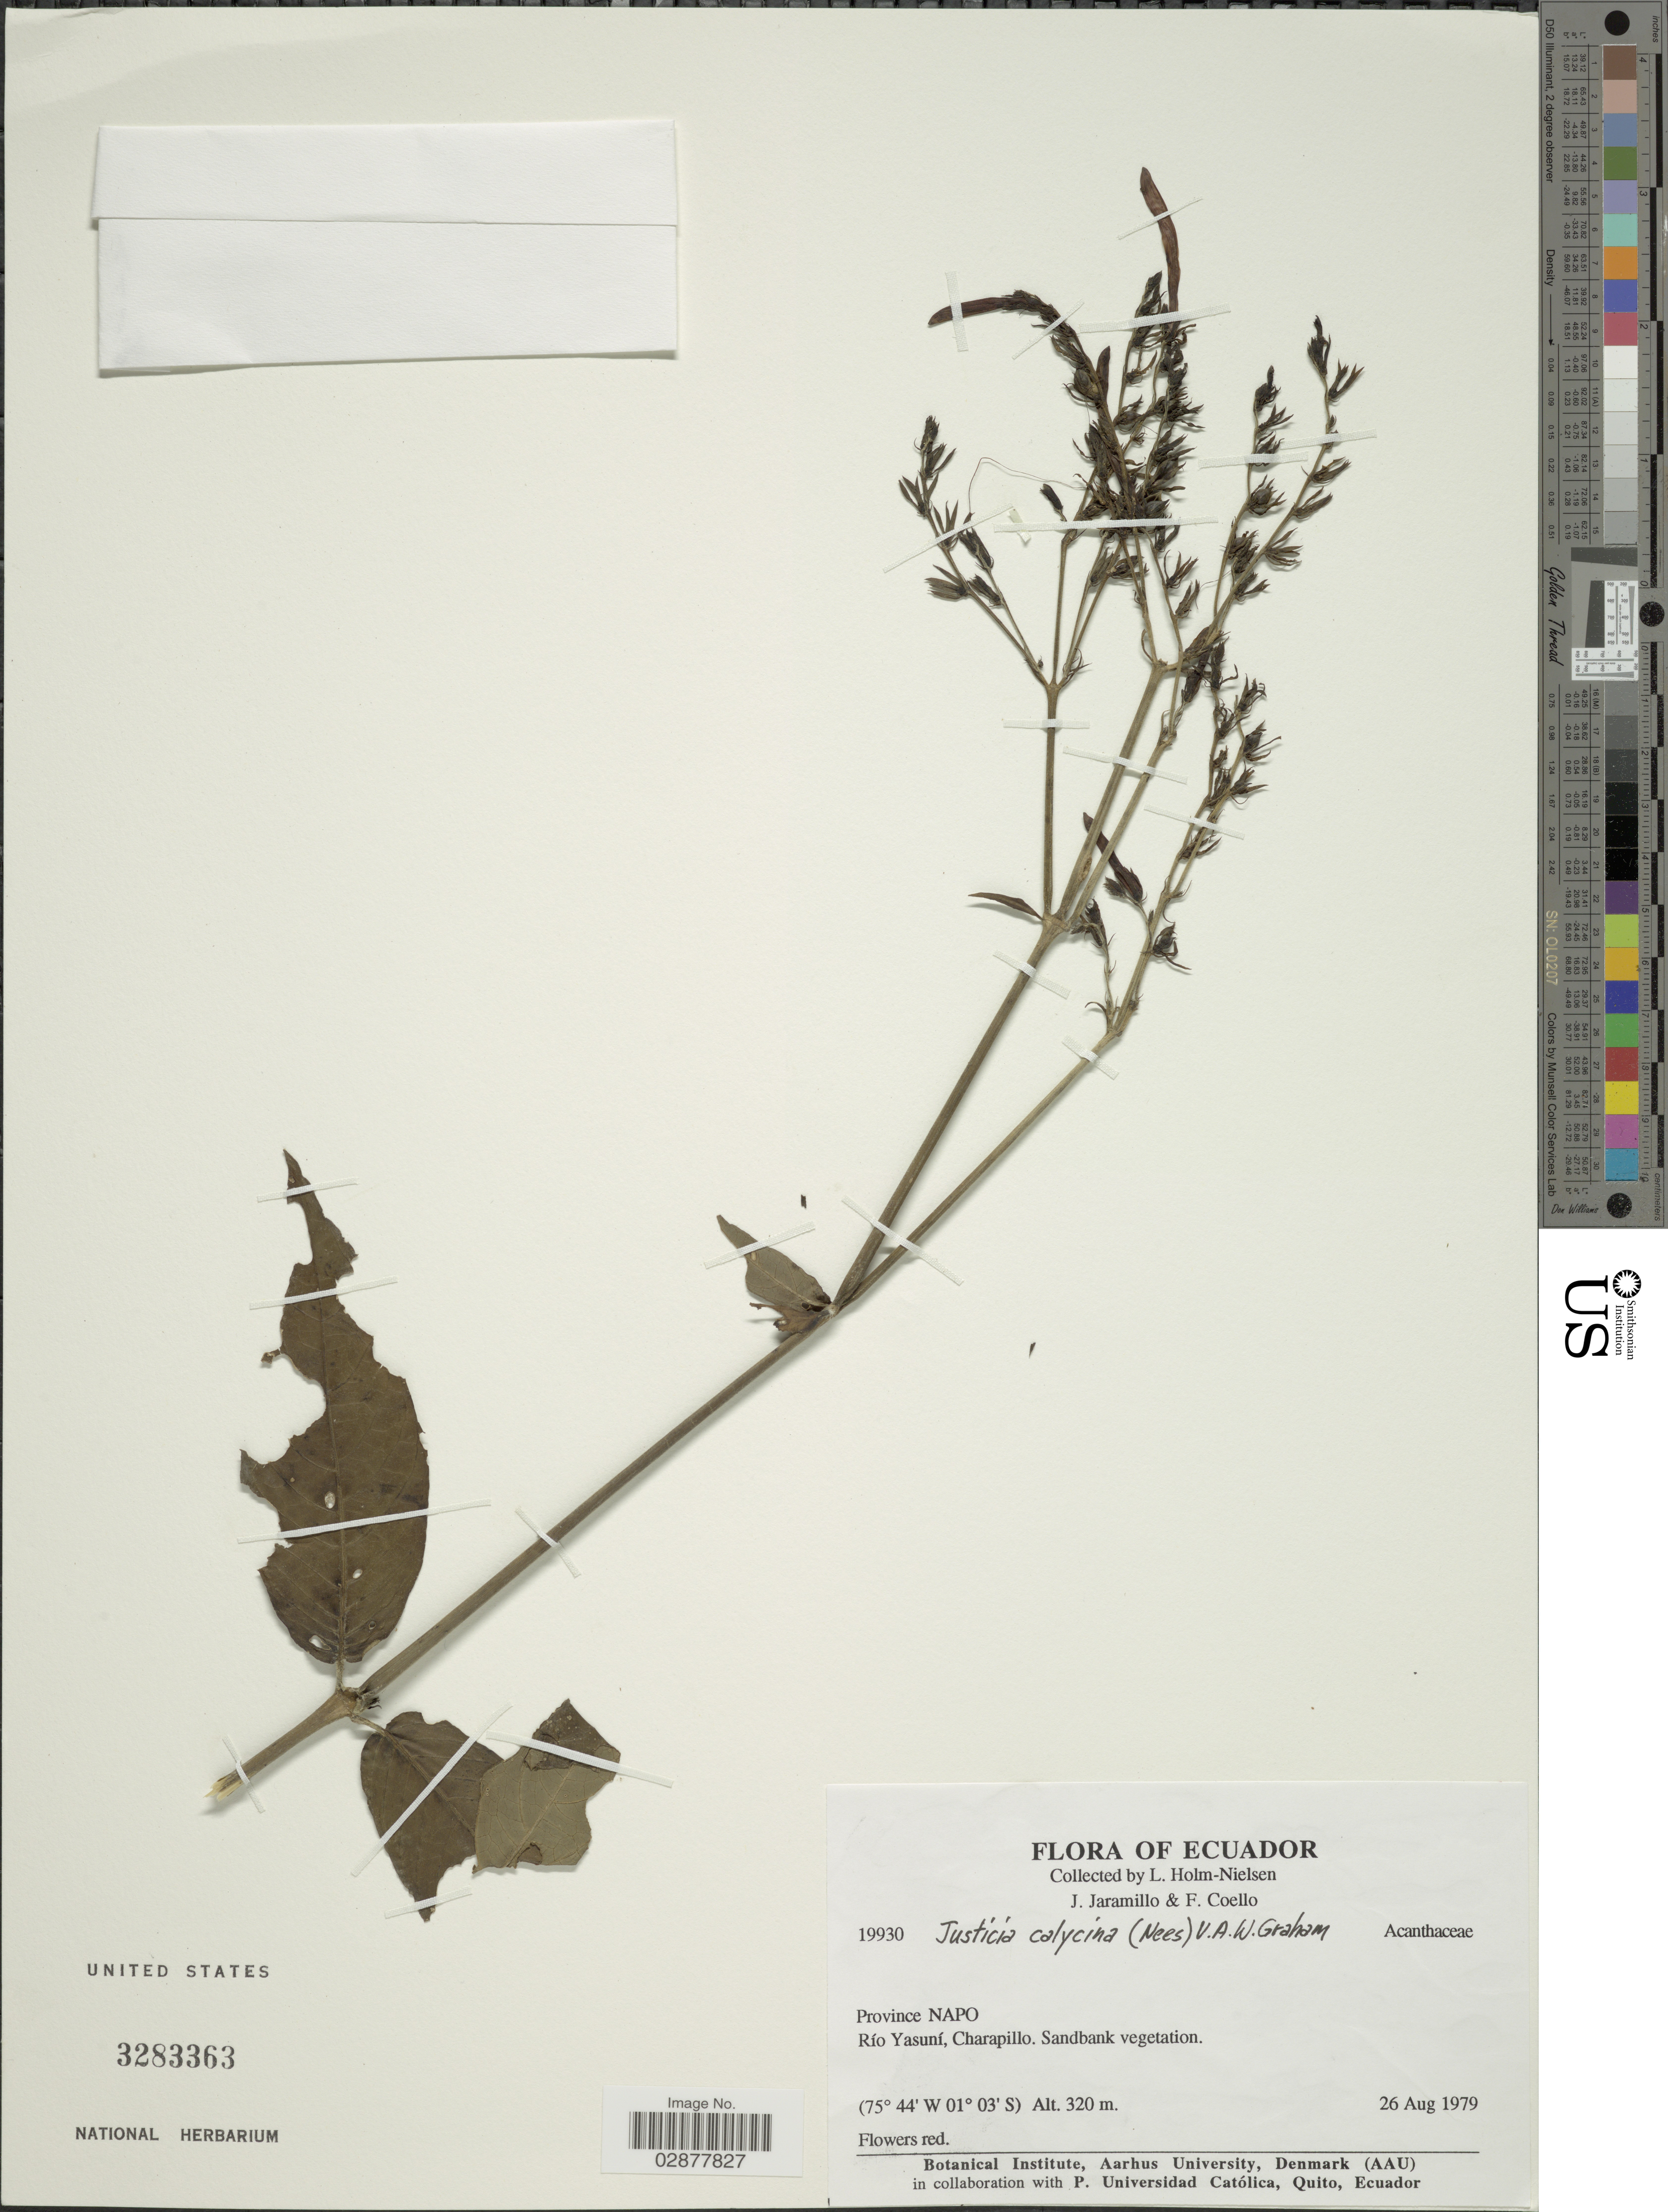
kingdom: Plantae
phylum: Tracheophyta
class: Magnoliopsida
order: Lamiales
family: Acanthaceae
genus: Justicia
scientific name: Justicia calycina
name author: (Nees) V.A.W. Graham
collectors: L. Holm-Nielsen, J. Jaramillo & F. Coello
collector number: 19930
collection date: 1979-08-26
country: Ecuador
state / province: Napo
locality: Province Napo. Río Yasuní, Charapillo.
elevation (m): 320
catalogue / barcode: US 3283363